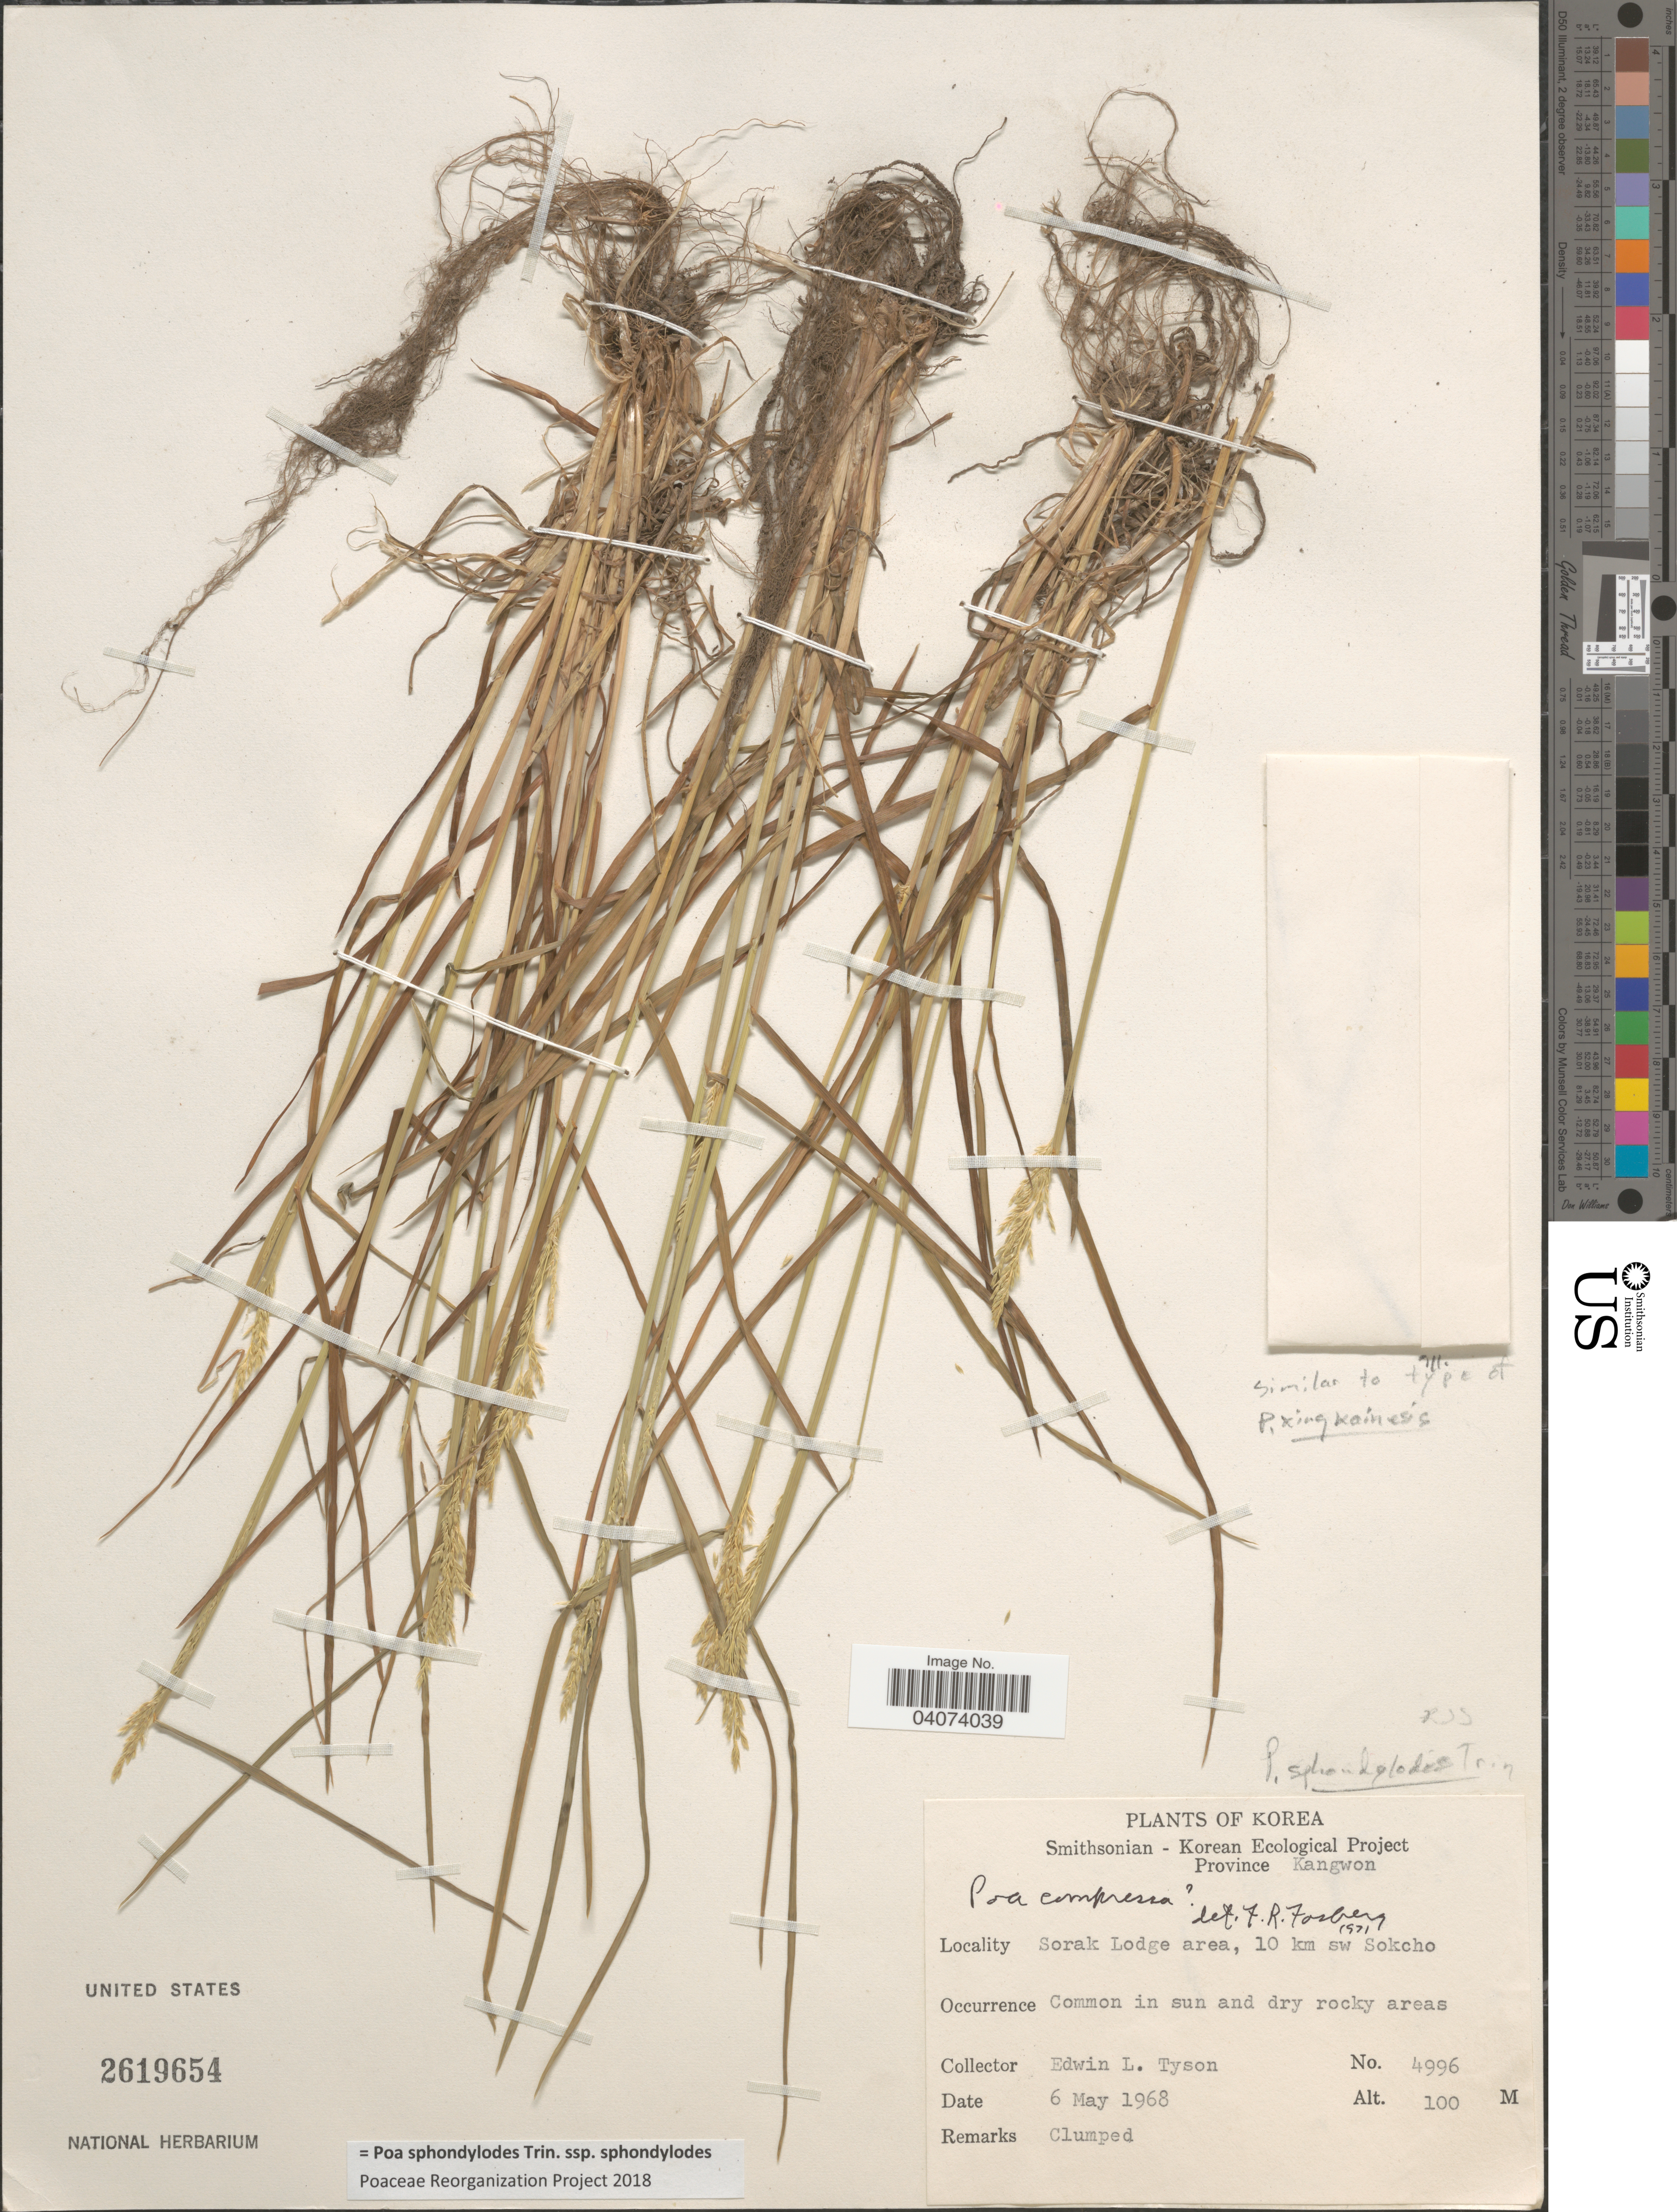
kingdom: Plantae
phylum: Tracheophyta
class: Liliopsida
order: Poales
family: Poaceae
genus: Poa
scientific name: Poa sphondylodes subsp. sphondylodes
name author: Trin.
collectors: E. L. Tyson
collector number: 4996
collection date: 1968-05-06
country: North Korea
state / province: Kangwon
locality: Sorak Lodge area, 10 km sw Sokcho.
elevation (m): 100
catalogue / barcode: US 2619654